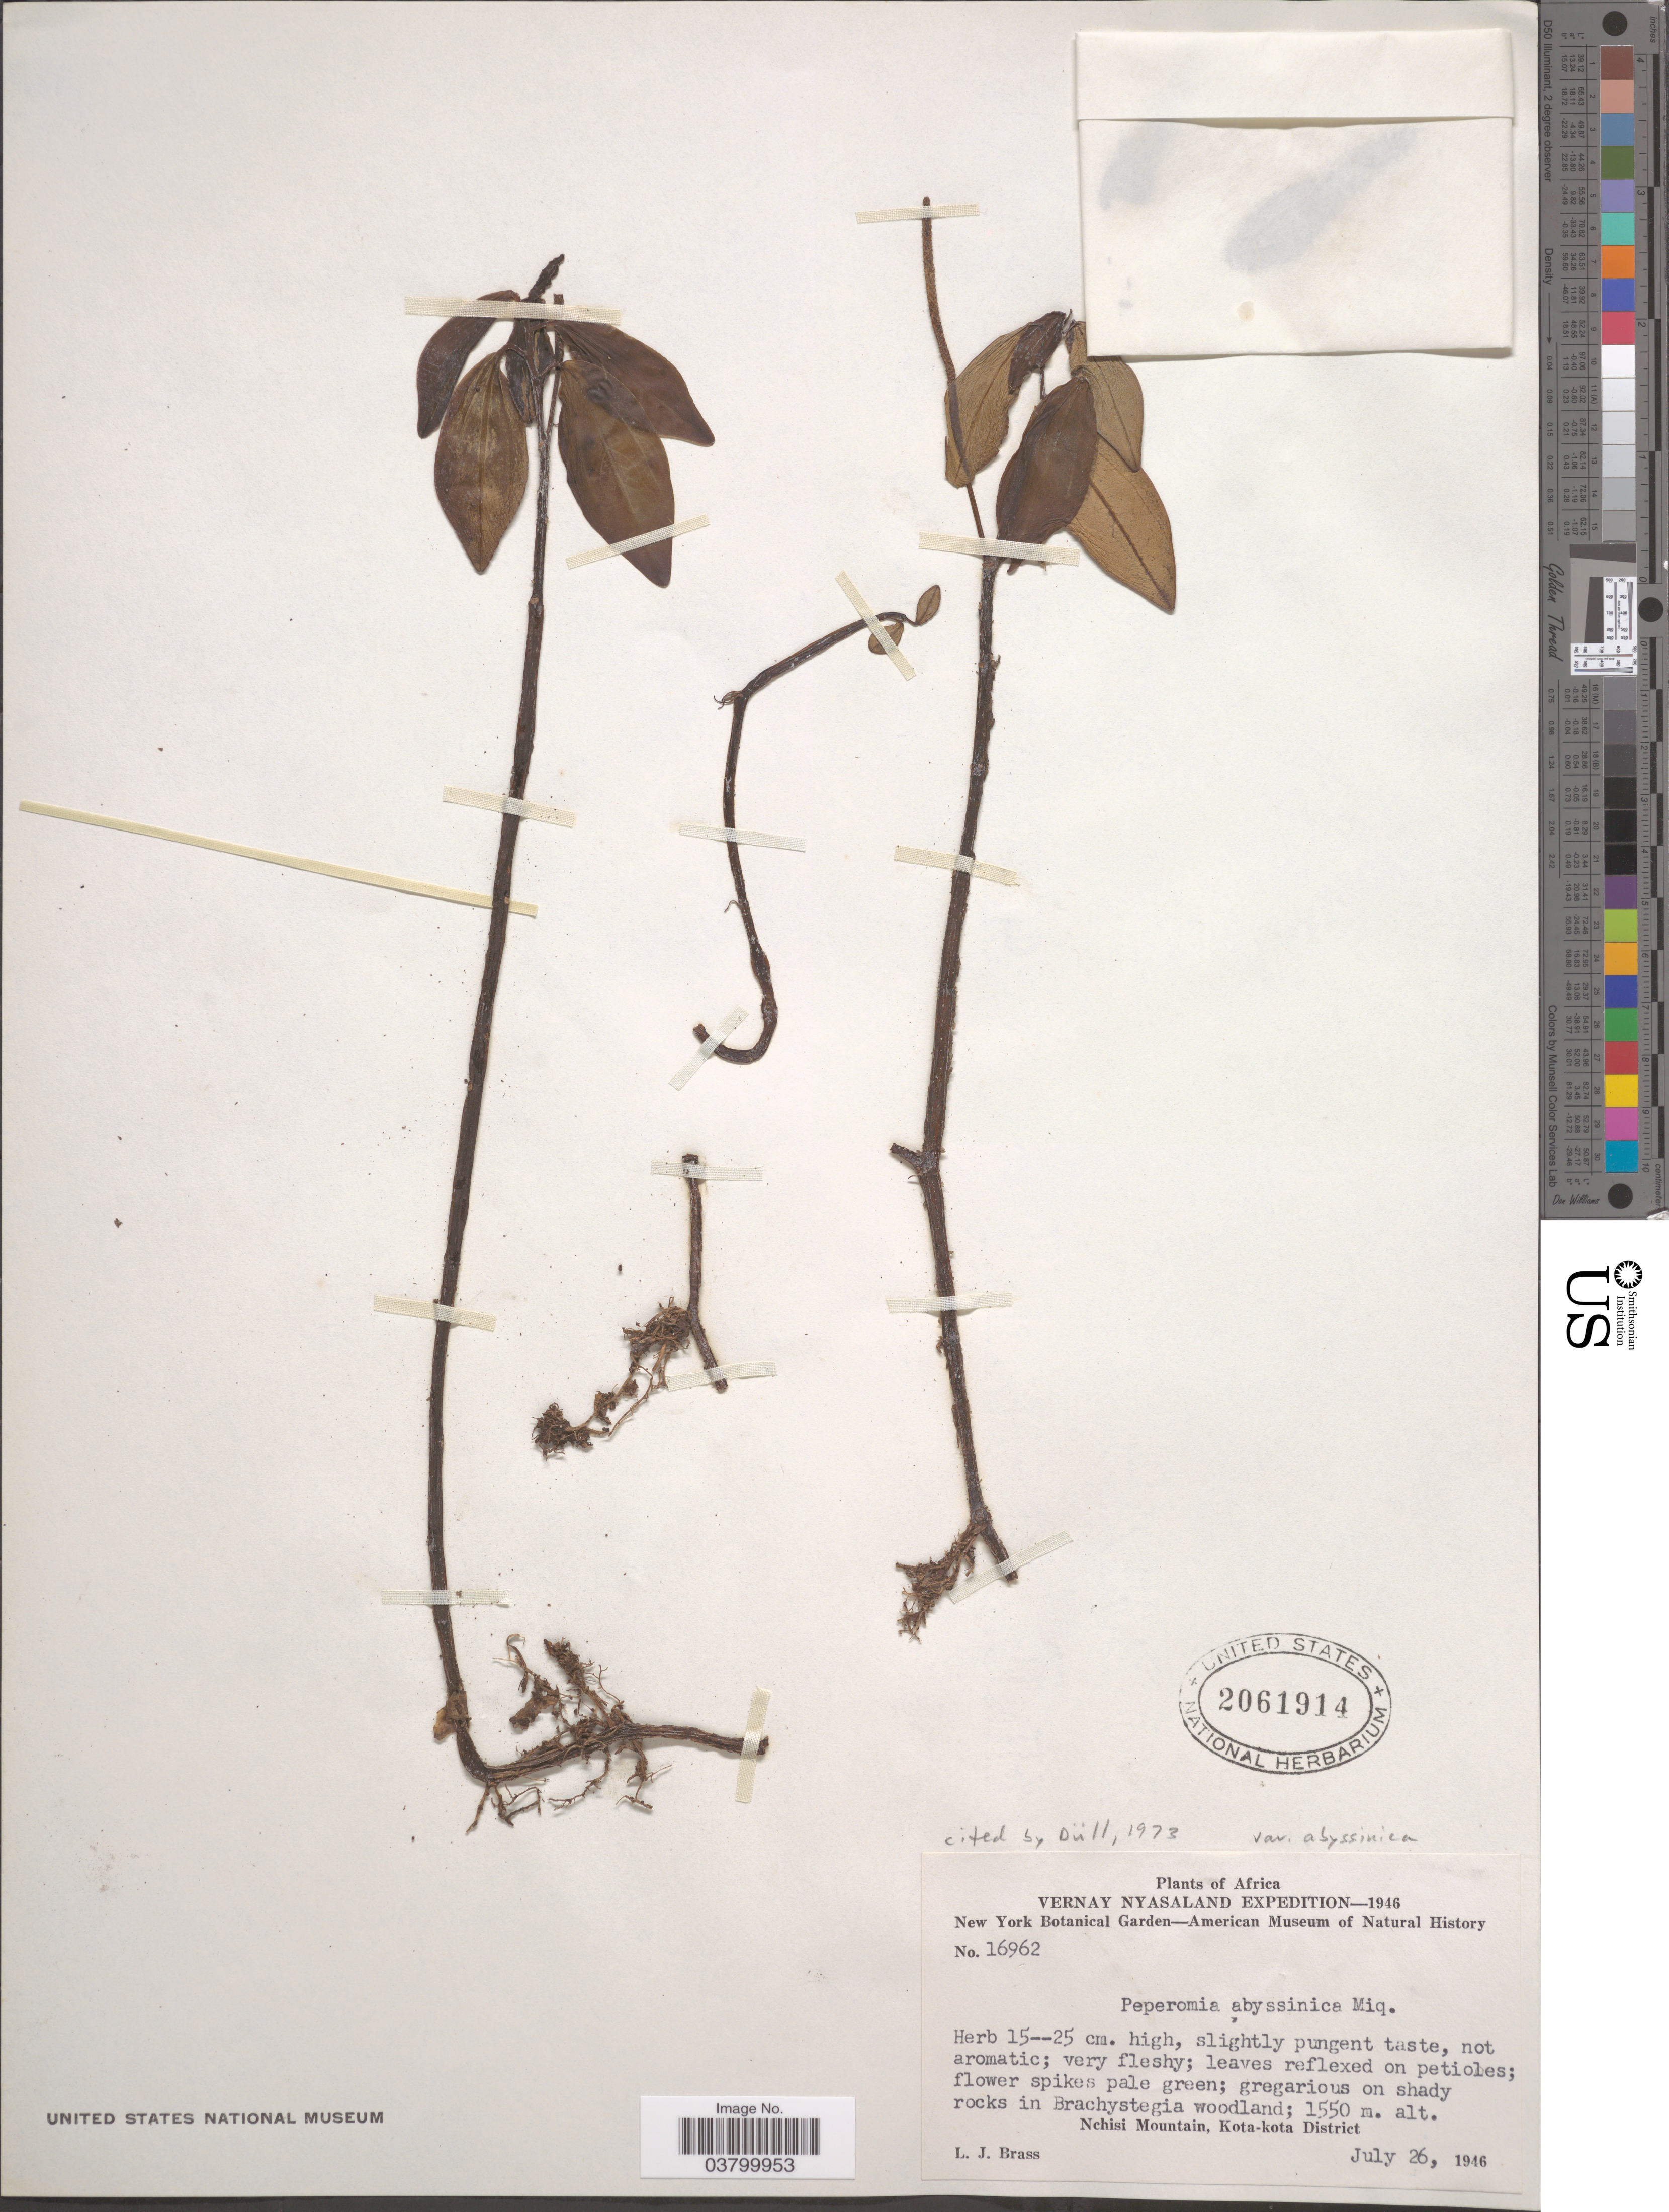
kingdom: Plantae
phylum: Tracheophyta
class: Magnoliopsida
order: Piperales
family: Piperaceae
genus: Peperomia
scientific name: Peperomia abyssinica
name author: Miq.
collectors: L. J. Brass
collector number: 16962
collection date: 1946-07-26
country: Malawi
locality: Vernay Nyasaland. Nchisi Mountain; Kota-kota District.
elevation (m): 1550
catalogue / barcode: US 2061914